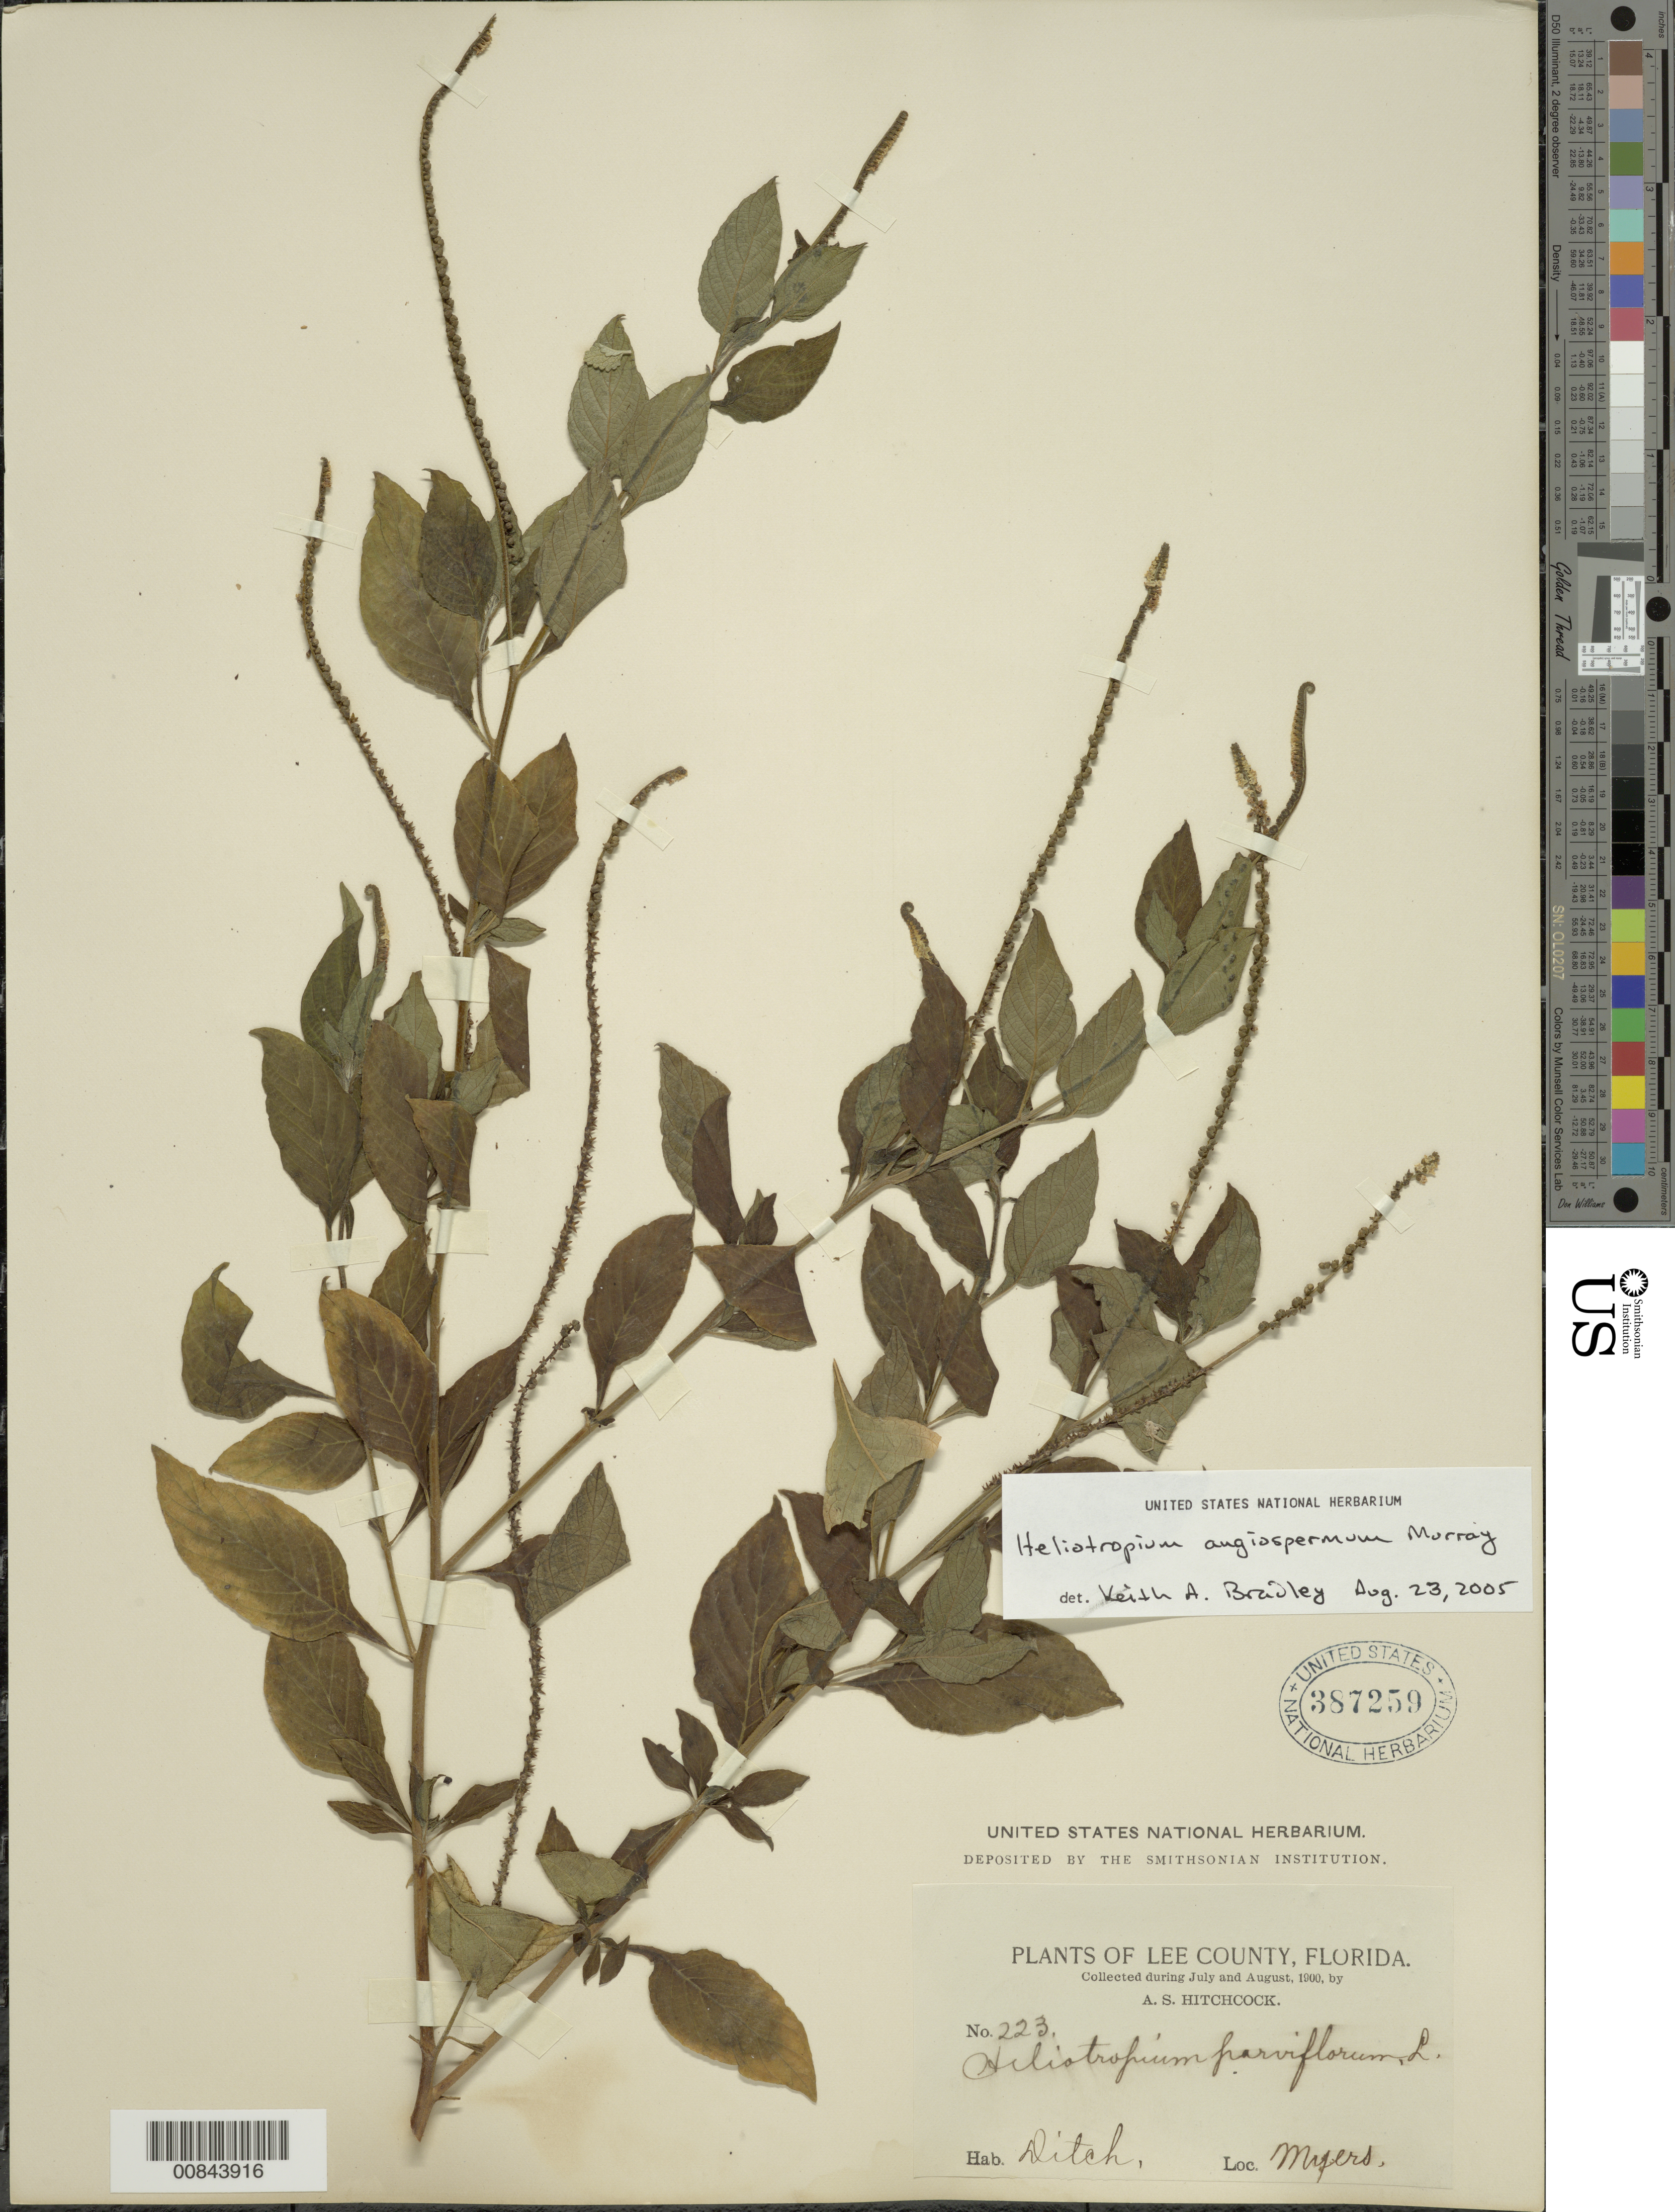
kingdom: Plantae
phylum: Tracheophyta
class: Magnoliopsida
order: Boraginales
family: Heliotropiaceae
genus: Heliotropium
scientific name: Heliotropium angiospermum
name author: Murray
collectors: A. S. Hitchcock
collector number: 223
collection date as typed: Jul 1900 to -- Aug 1900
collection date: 1900-07/1900-08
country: United States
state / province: Florida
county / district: Lee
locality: Myers.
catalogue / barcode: US 387259